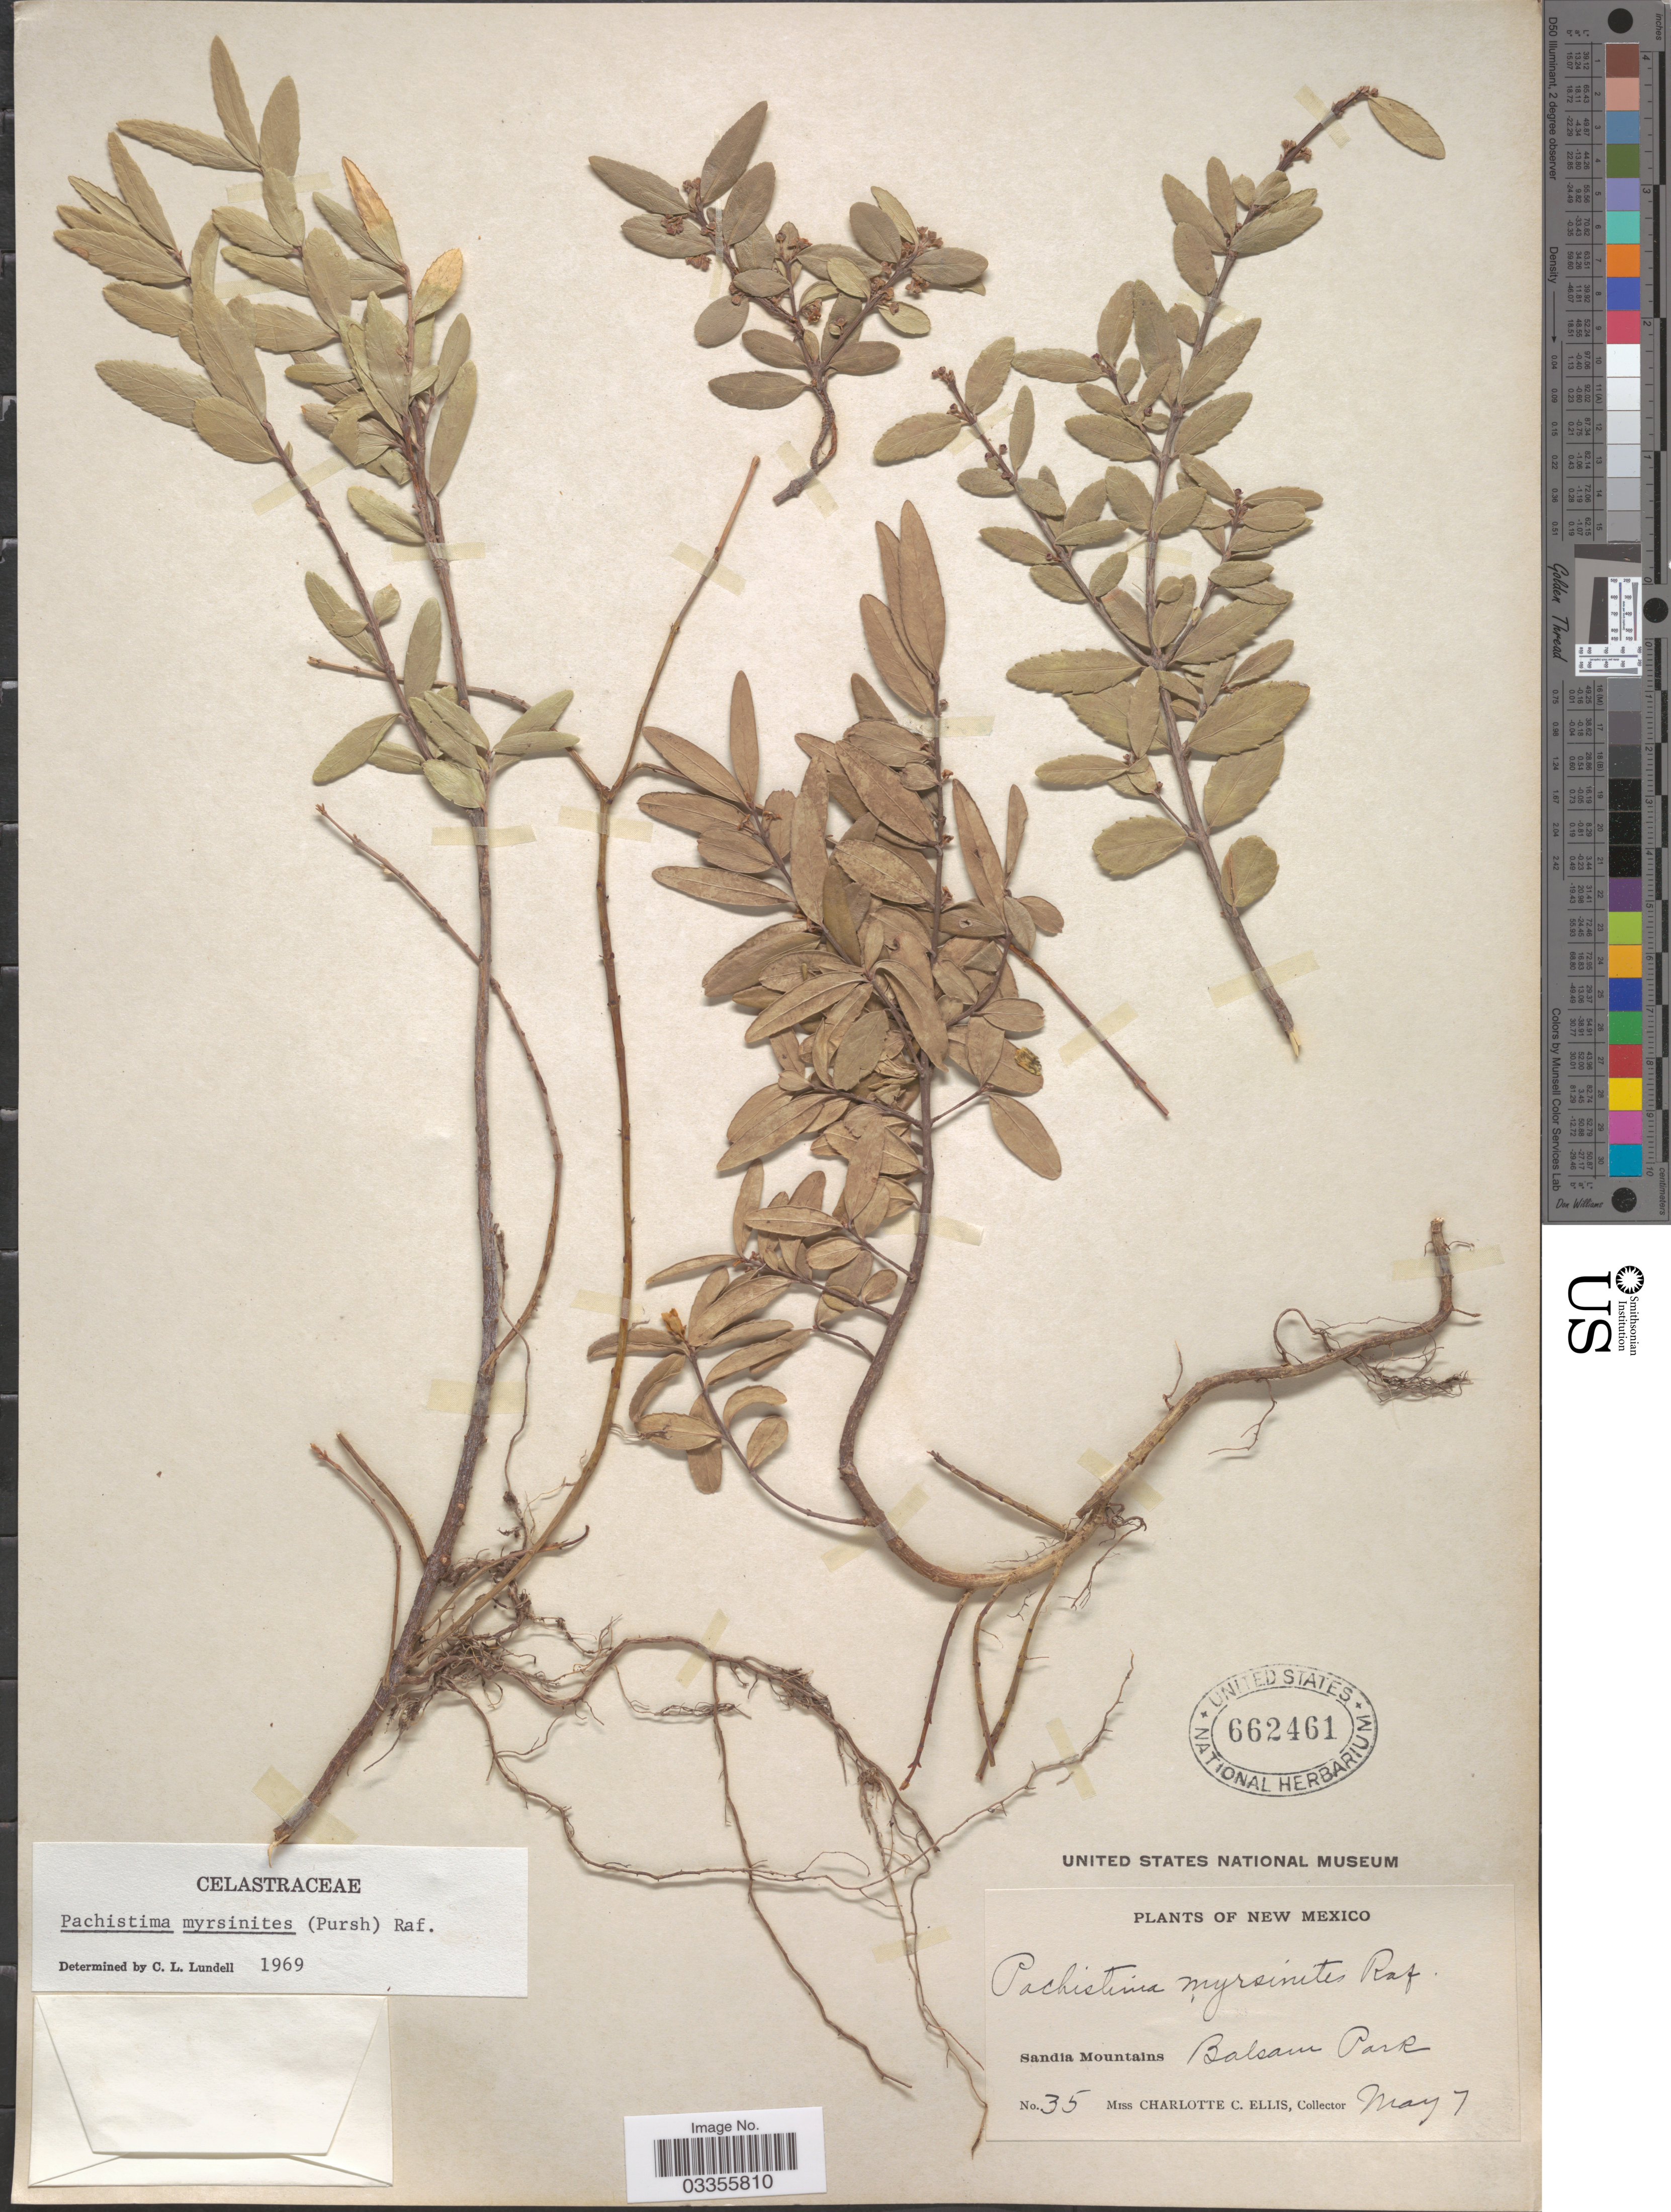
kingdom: Plantae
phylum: Tracheophyta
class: Magnoliopsida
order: Celastrales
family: Celastraceae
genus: Paxistima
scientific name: Paxistima myrsinites subsp. myrsinites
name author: (Pursh) Raf.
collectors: C. C. Ellis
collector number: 35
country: United States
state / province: New Mexico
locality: Sandia Mountains Balsam Park.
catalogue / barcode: US 662461